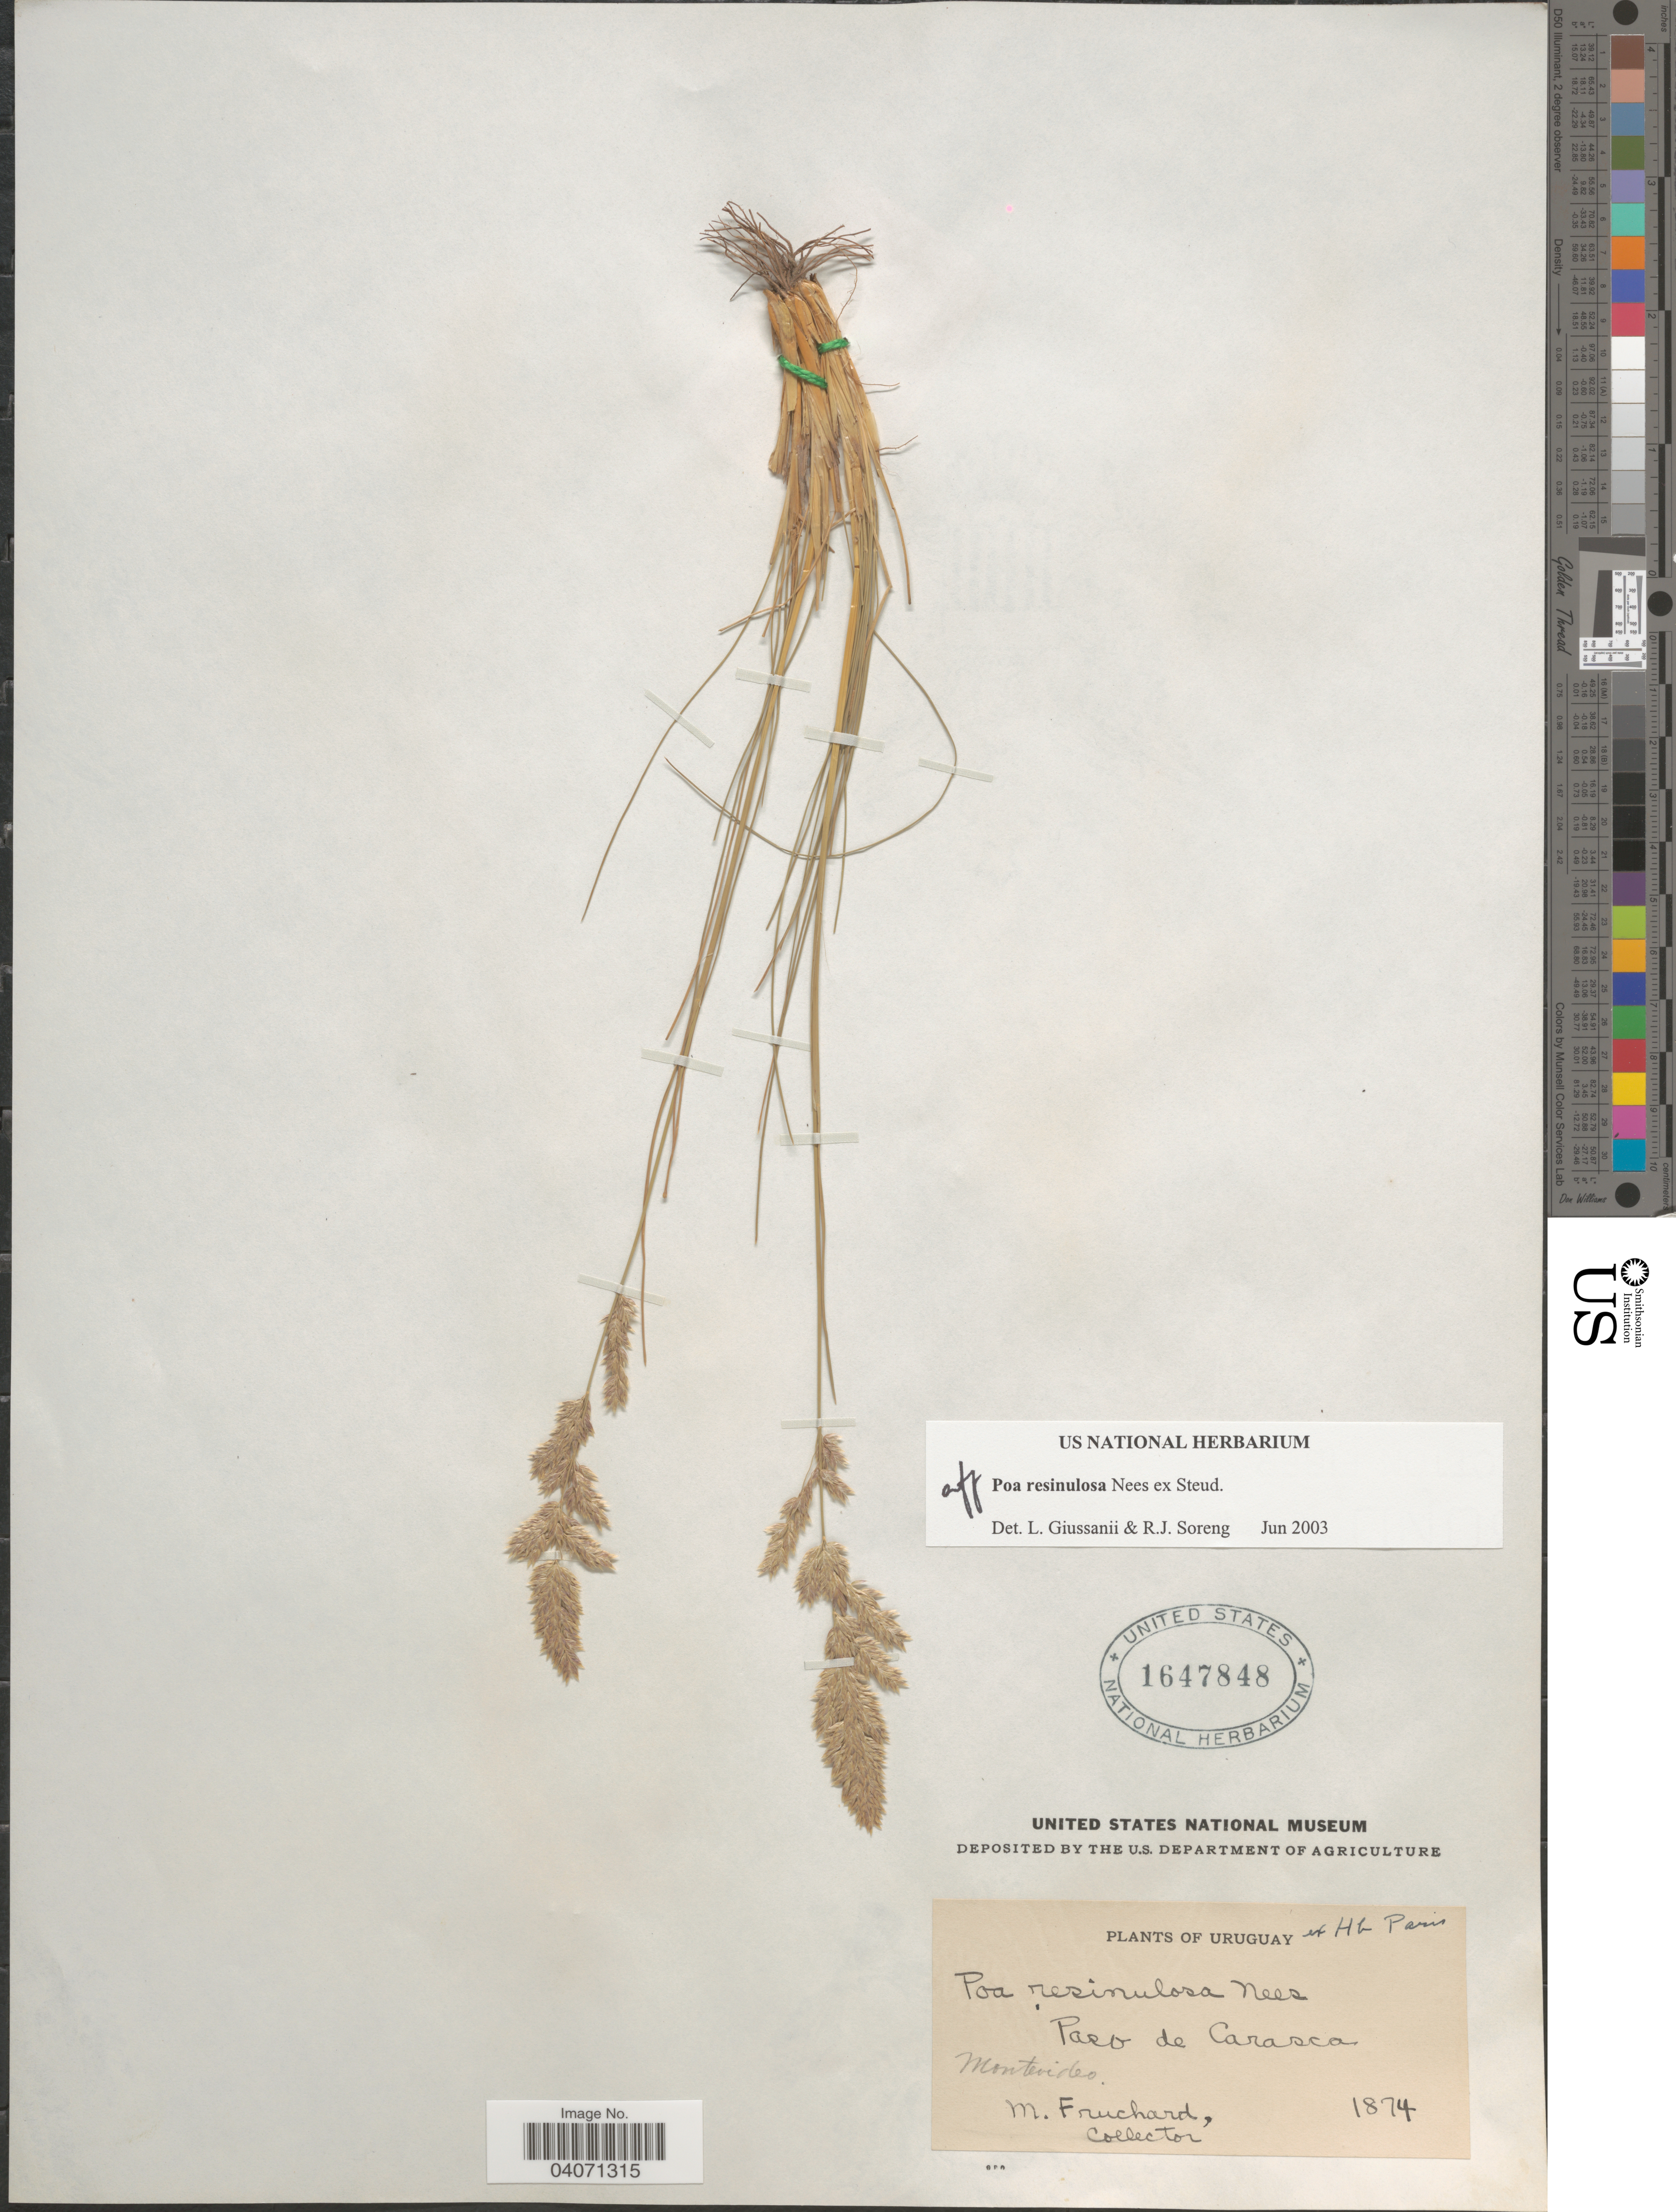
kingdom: Plantae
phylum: Tracheophyta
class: Liliopsida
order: Poales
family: Poaceae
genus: Poa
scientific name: Poa resinulosa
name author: Nees ex Steud.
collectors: M. Fruchard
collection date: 1874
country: Uruguay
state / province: Montevideo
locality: Paso de Carasca.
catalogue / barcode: US 1647848